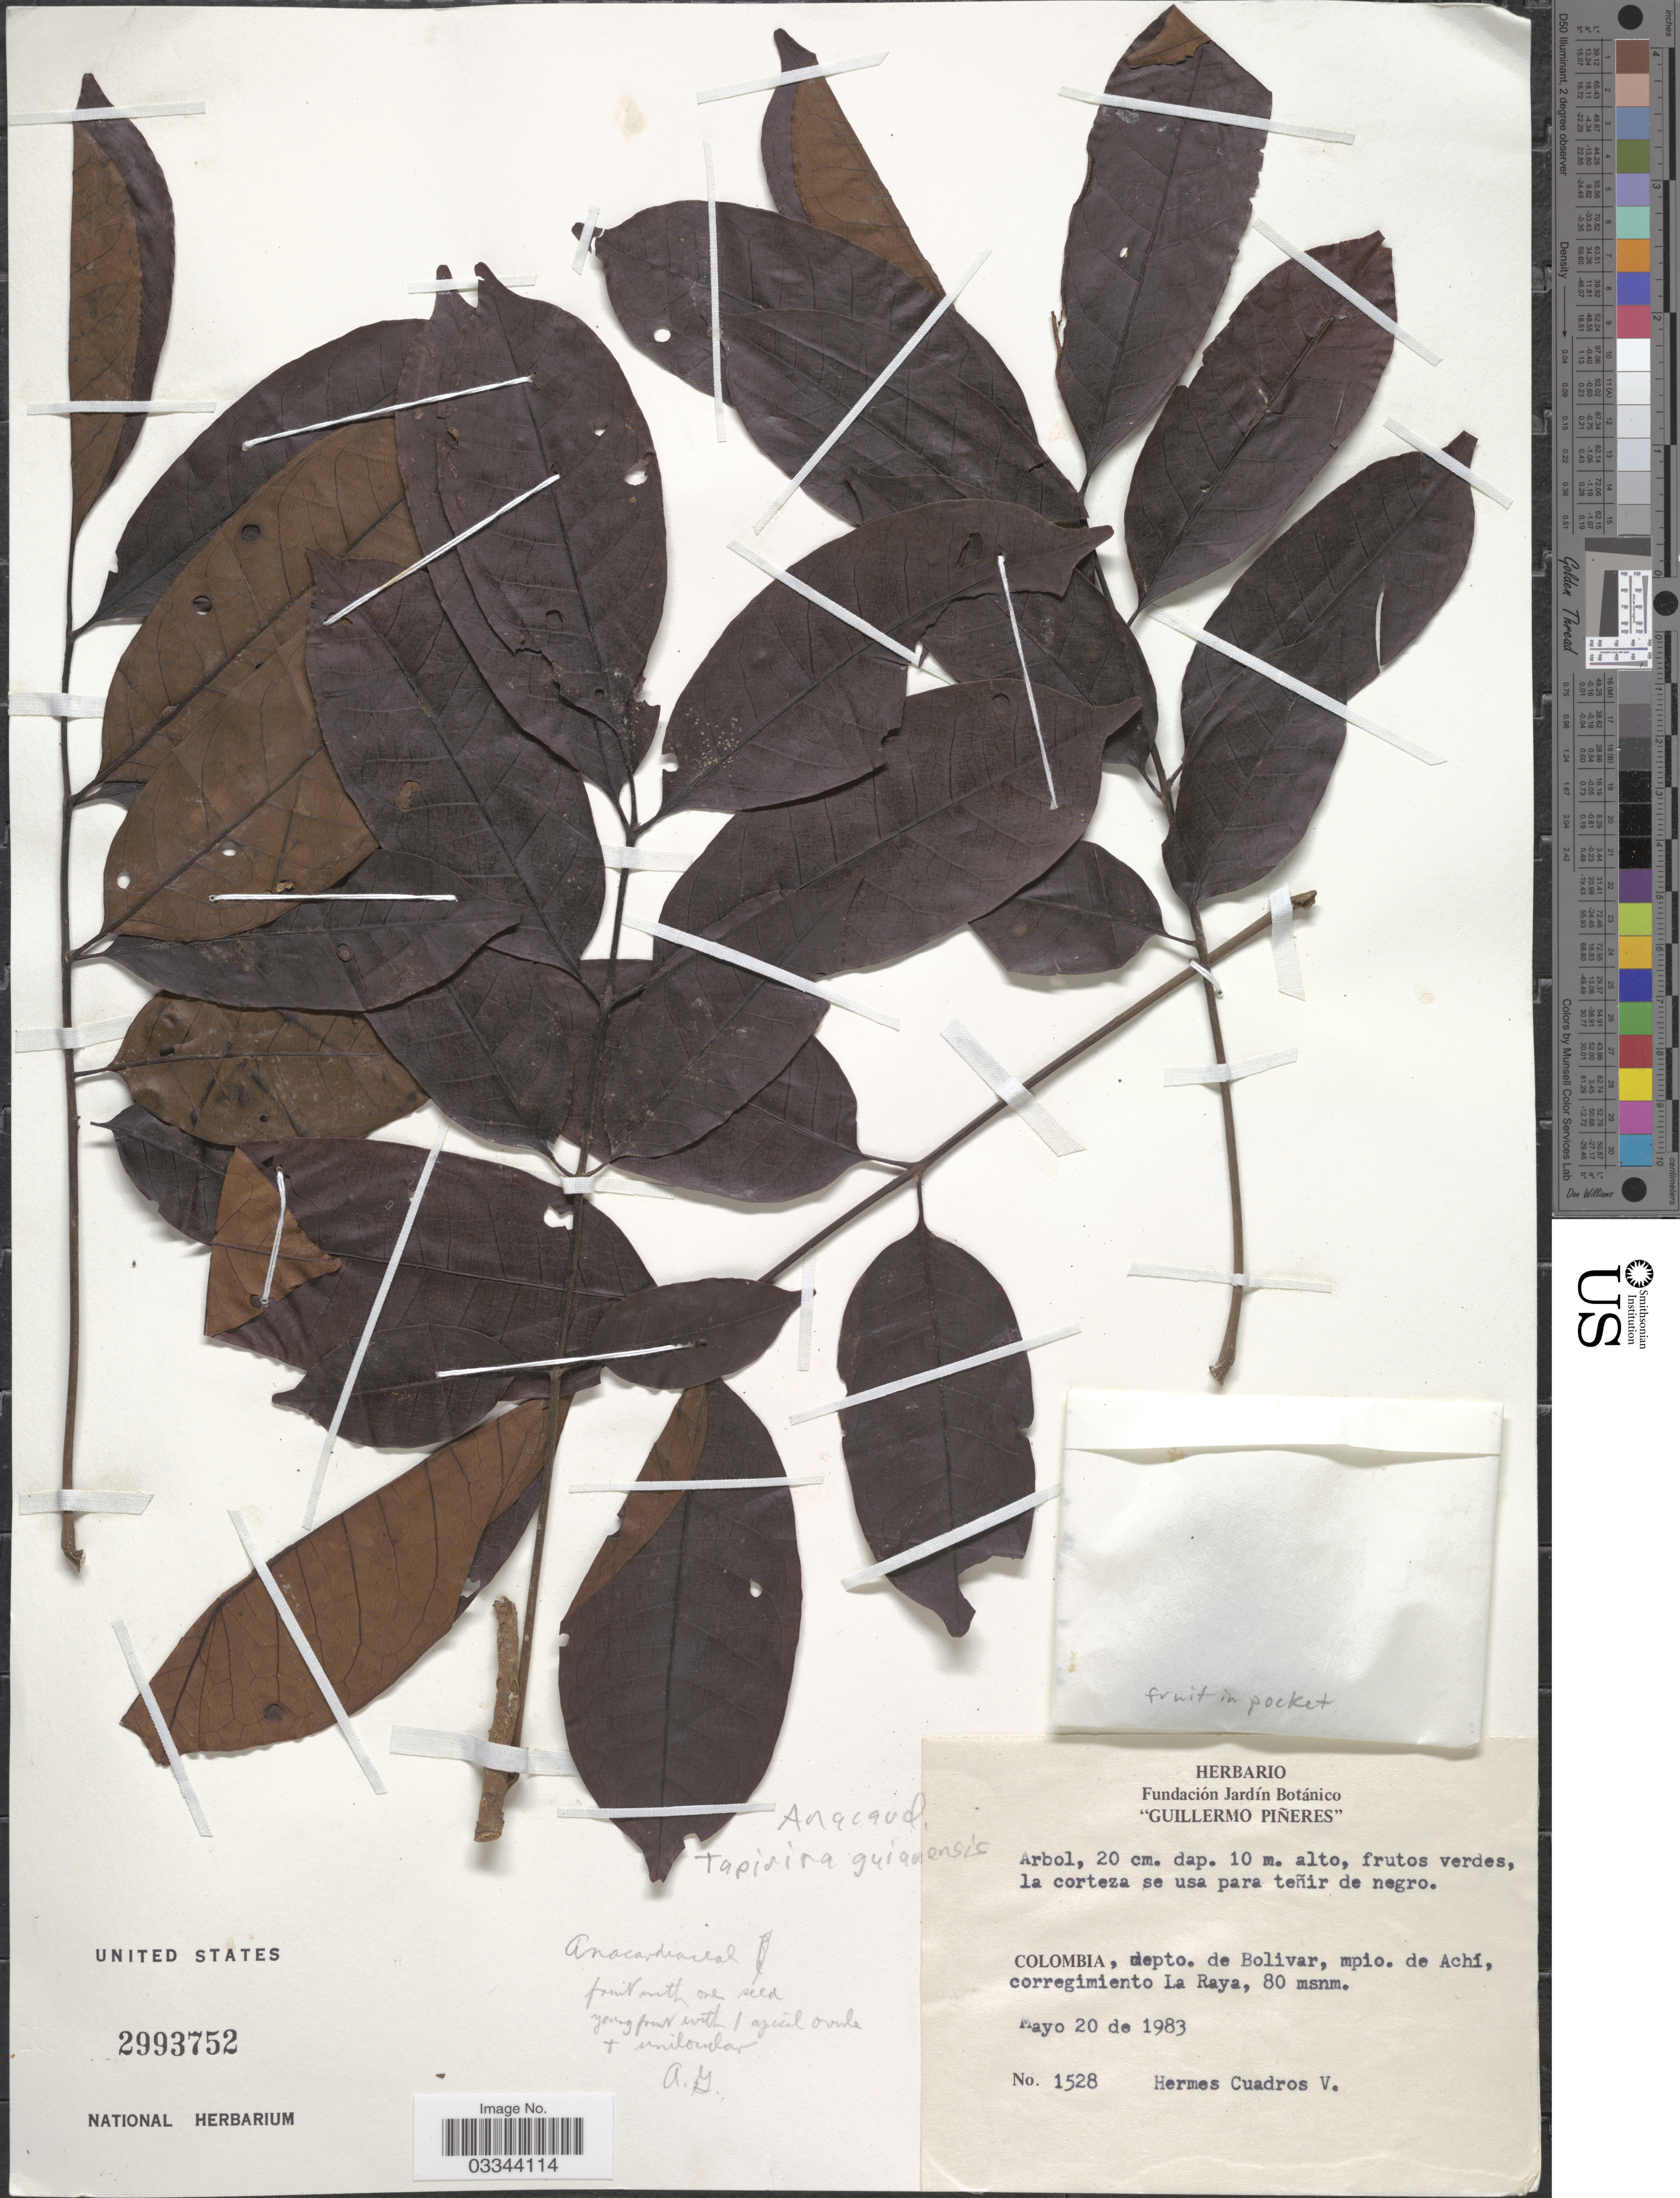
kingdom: Plantae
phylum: Tracheophyta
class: Magnoliopsida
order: Sapindales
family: Anacardiaceae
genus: Tapirira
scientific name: Tapirira guianensis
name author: Aubl.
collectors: H. Cuadros V.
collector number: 1528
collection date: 1983-05-20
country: Colombia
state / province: Bolívar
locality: Depto. de Bolivar, mpio. de Achí, corregimiento La Raya.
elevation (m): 80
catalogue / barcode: US 2993752